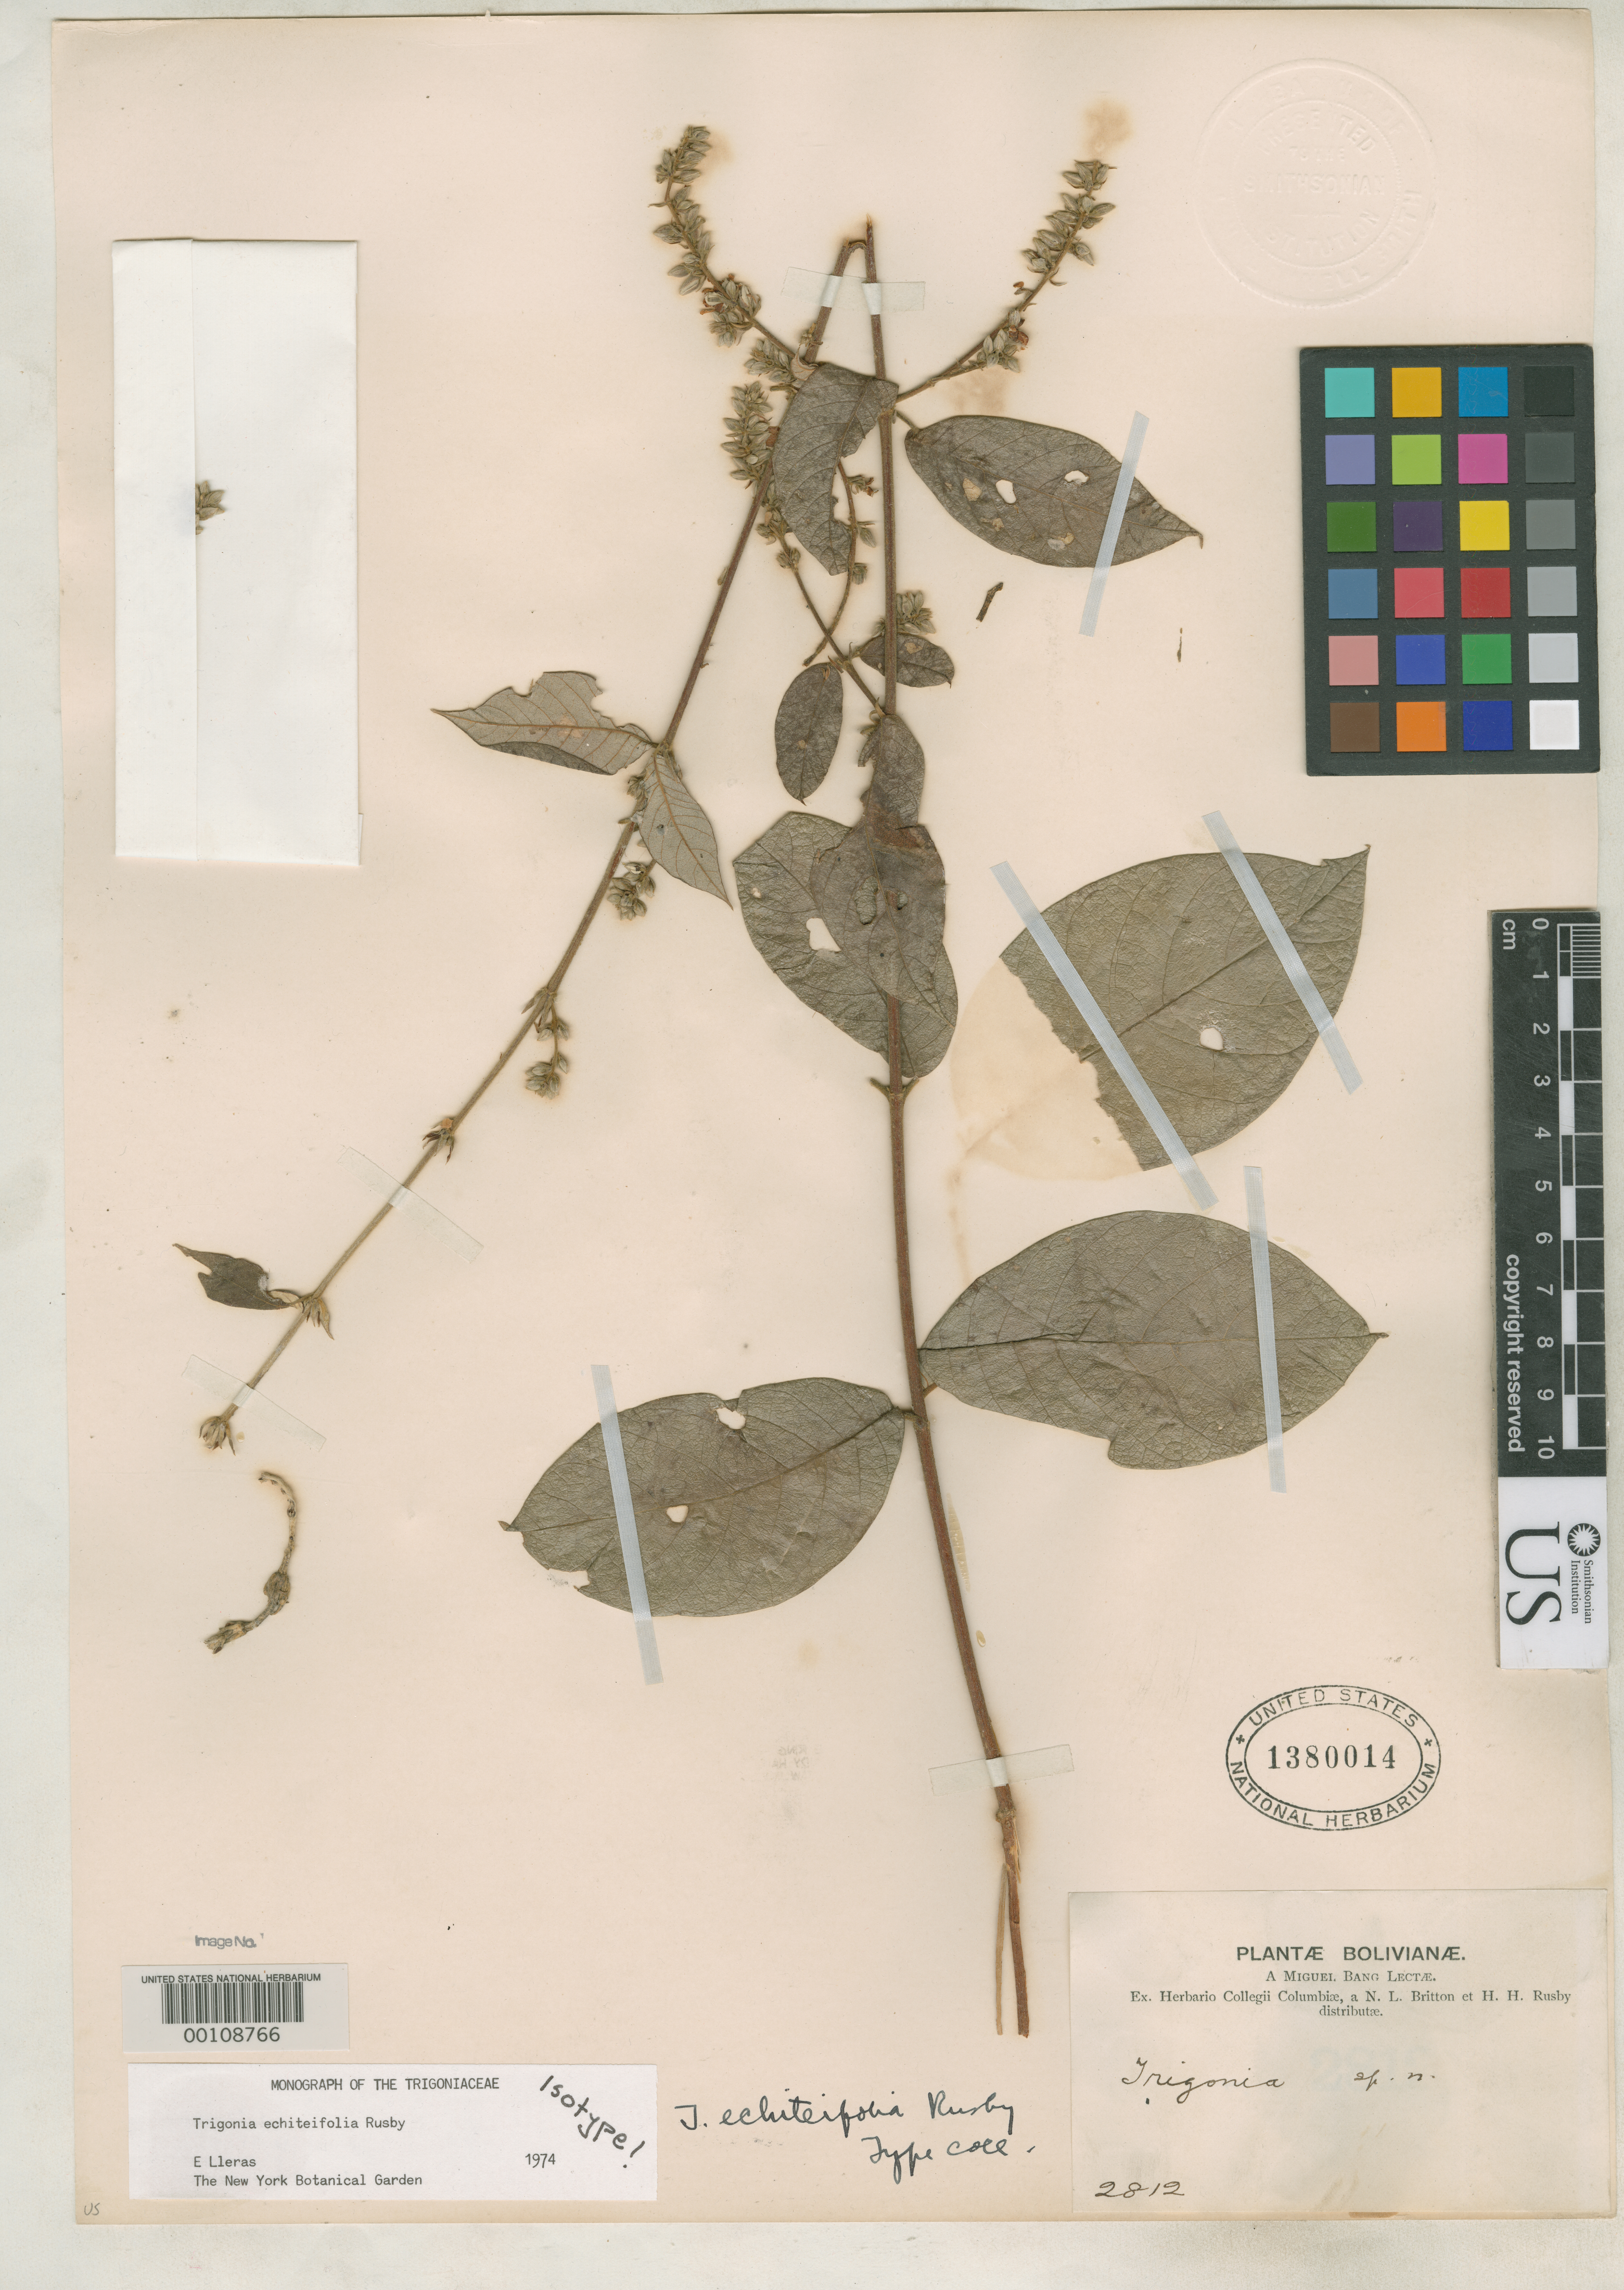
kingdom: Plantae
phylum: Tracheophyta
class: Magnoliopsida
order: Malpighiales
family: Trigoniaceae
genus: Trigonia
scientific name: Trigonia echiteifolia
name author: Rusby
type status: Isotype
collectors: M. Bang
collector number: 2812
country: Bolivia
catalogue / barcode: US 1380014